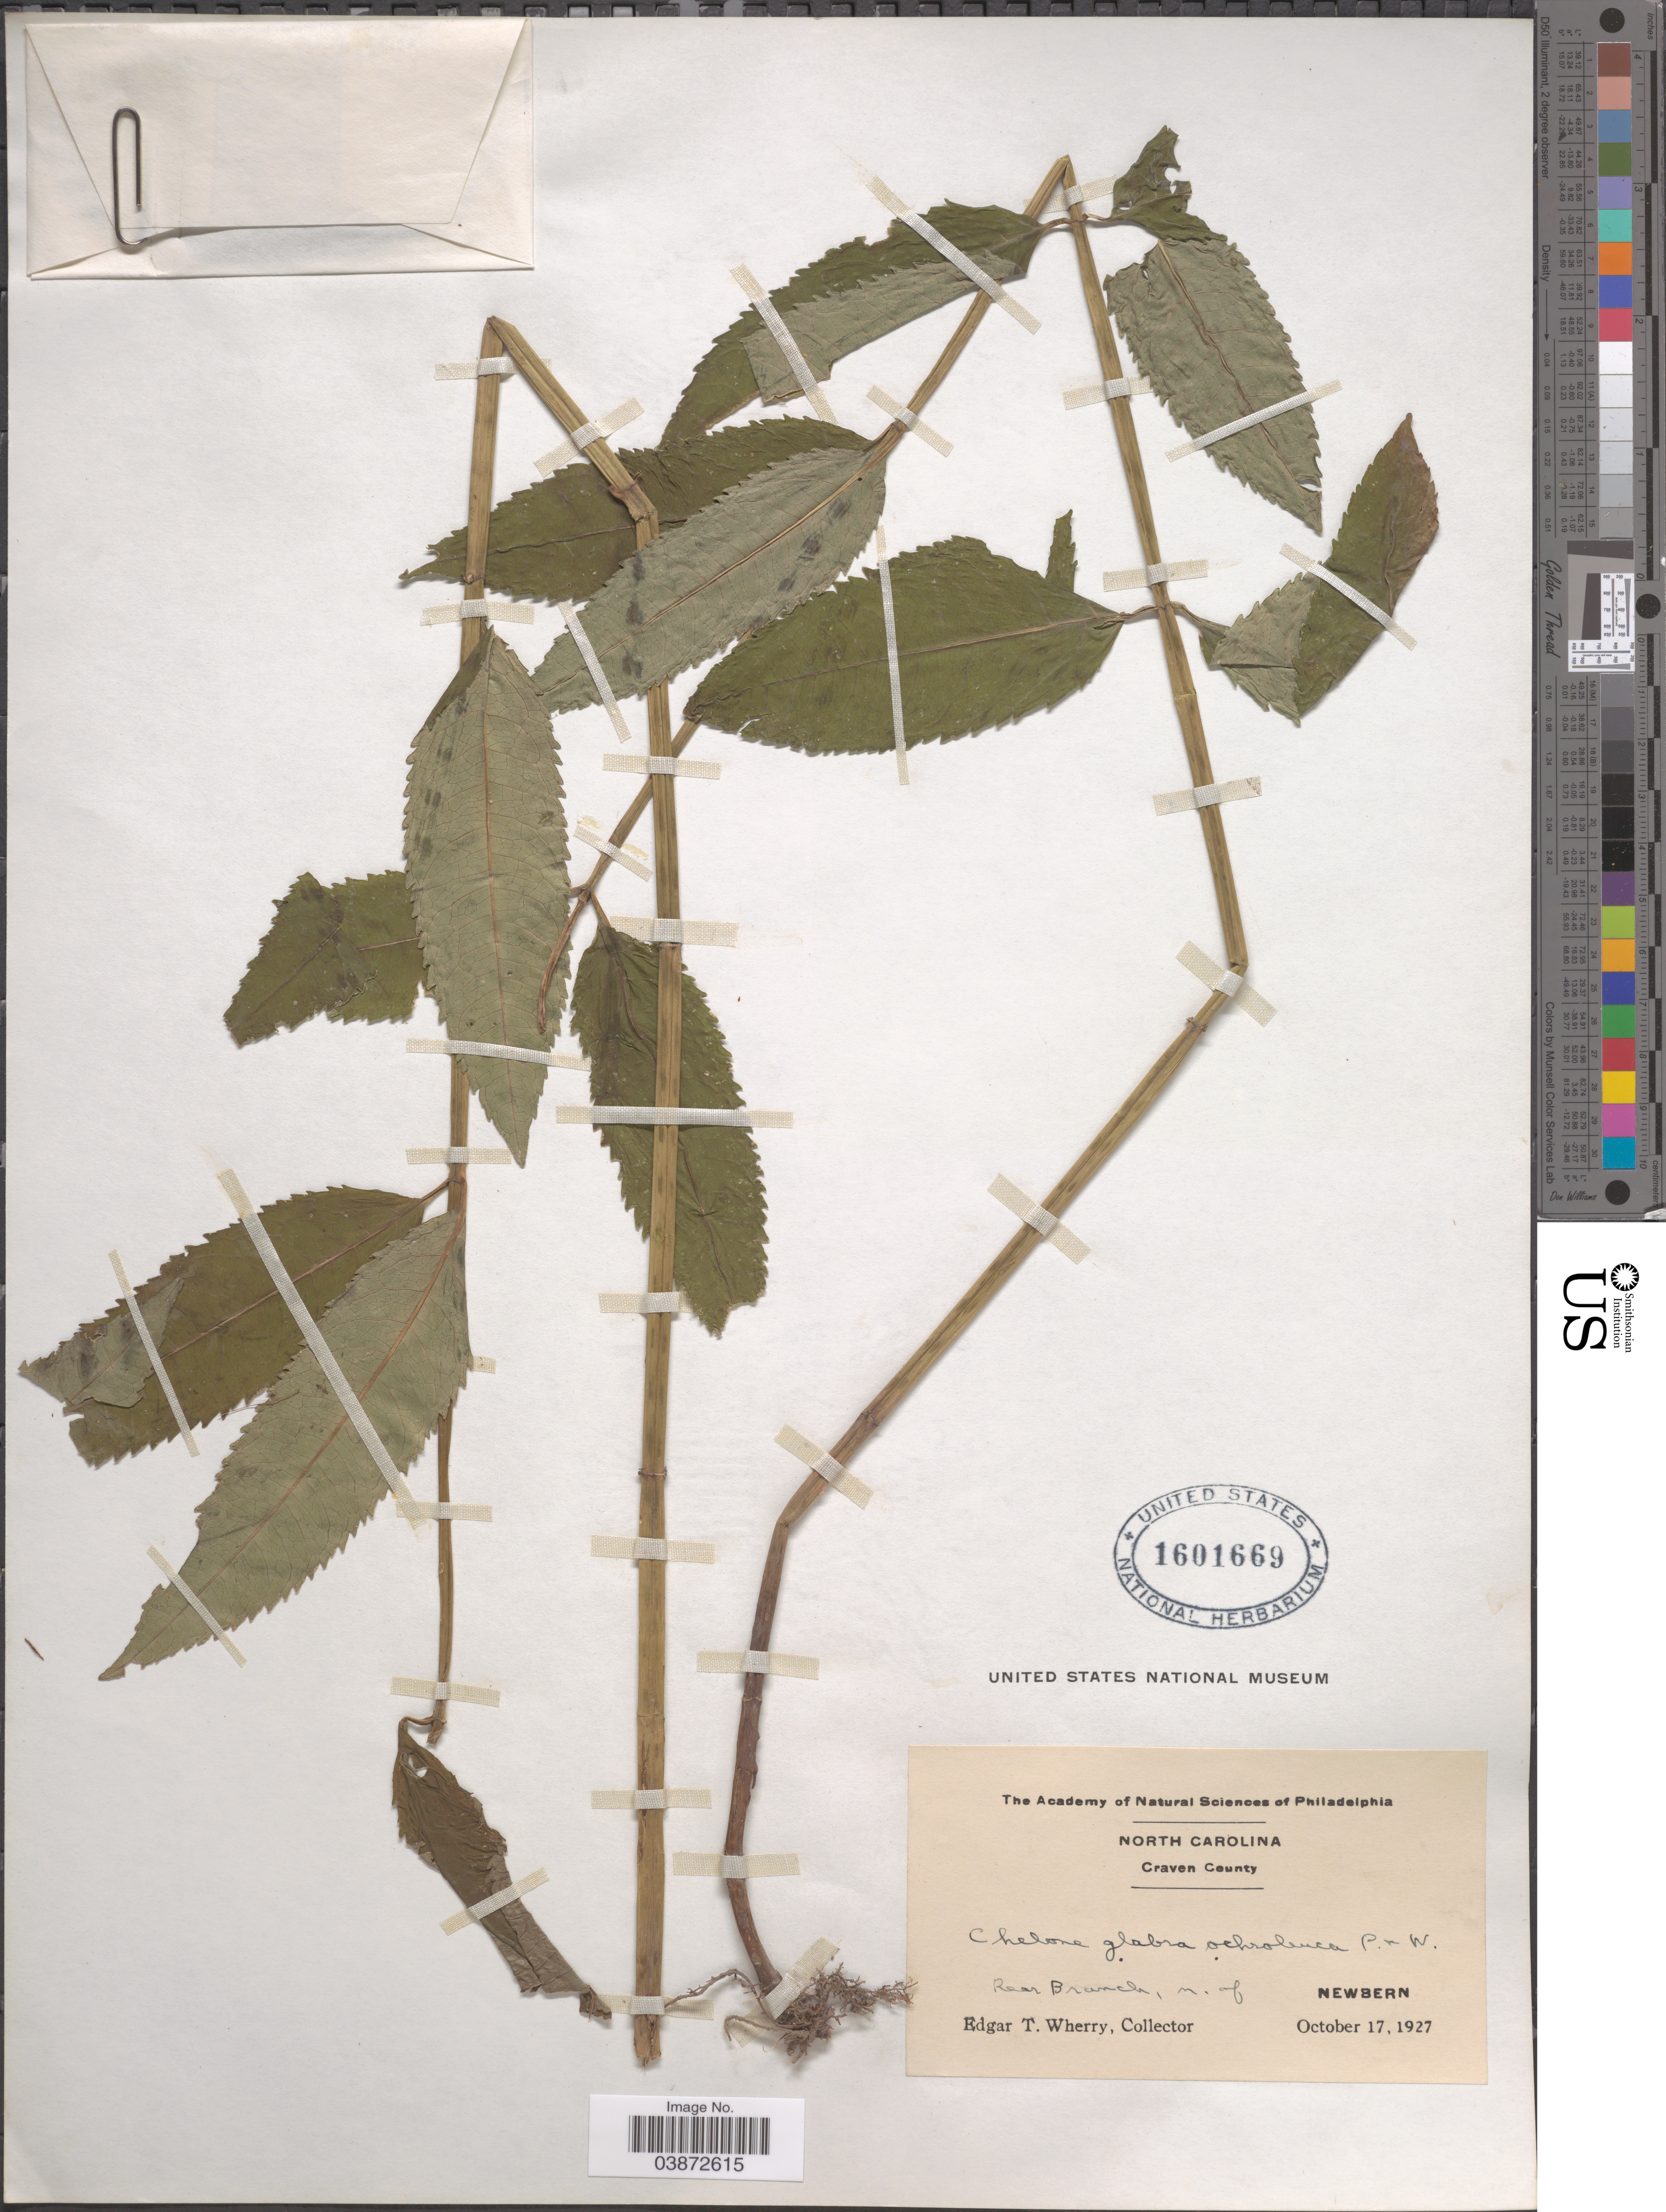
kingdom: Plantae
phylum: Tracheophyta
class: Magnoliopsida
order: Lamiales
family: Plantaginaceae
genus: Chelone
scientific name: Chelone glabra var. ochroleuca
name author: Pennell & Wherry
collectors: E. T. Wherry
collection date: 1927-10-17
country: United States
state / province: North Carolina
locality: Craven County. Roar Branch, n. of Newbern.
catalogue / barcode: US 1601669